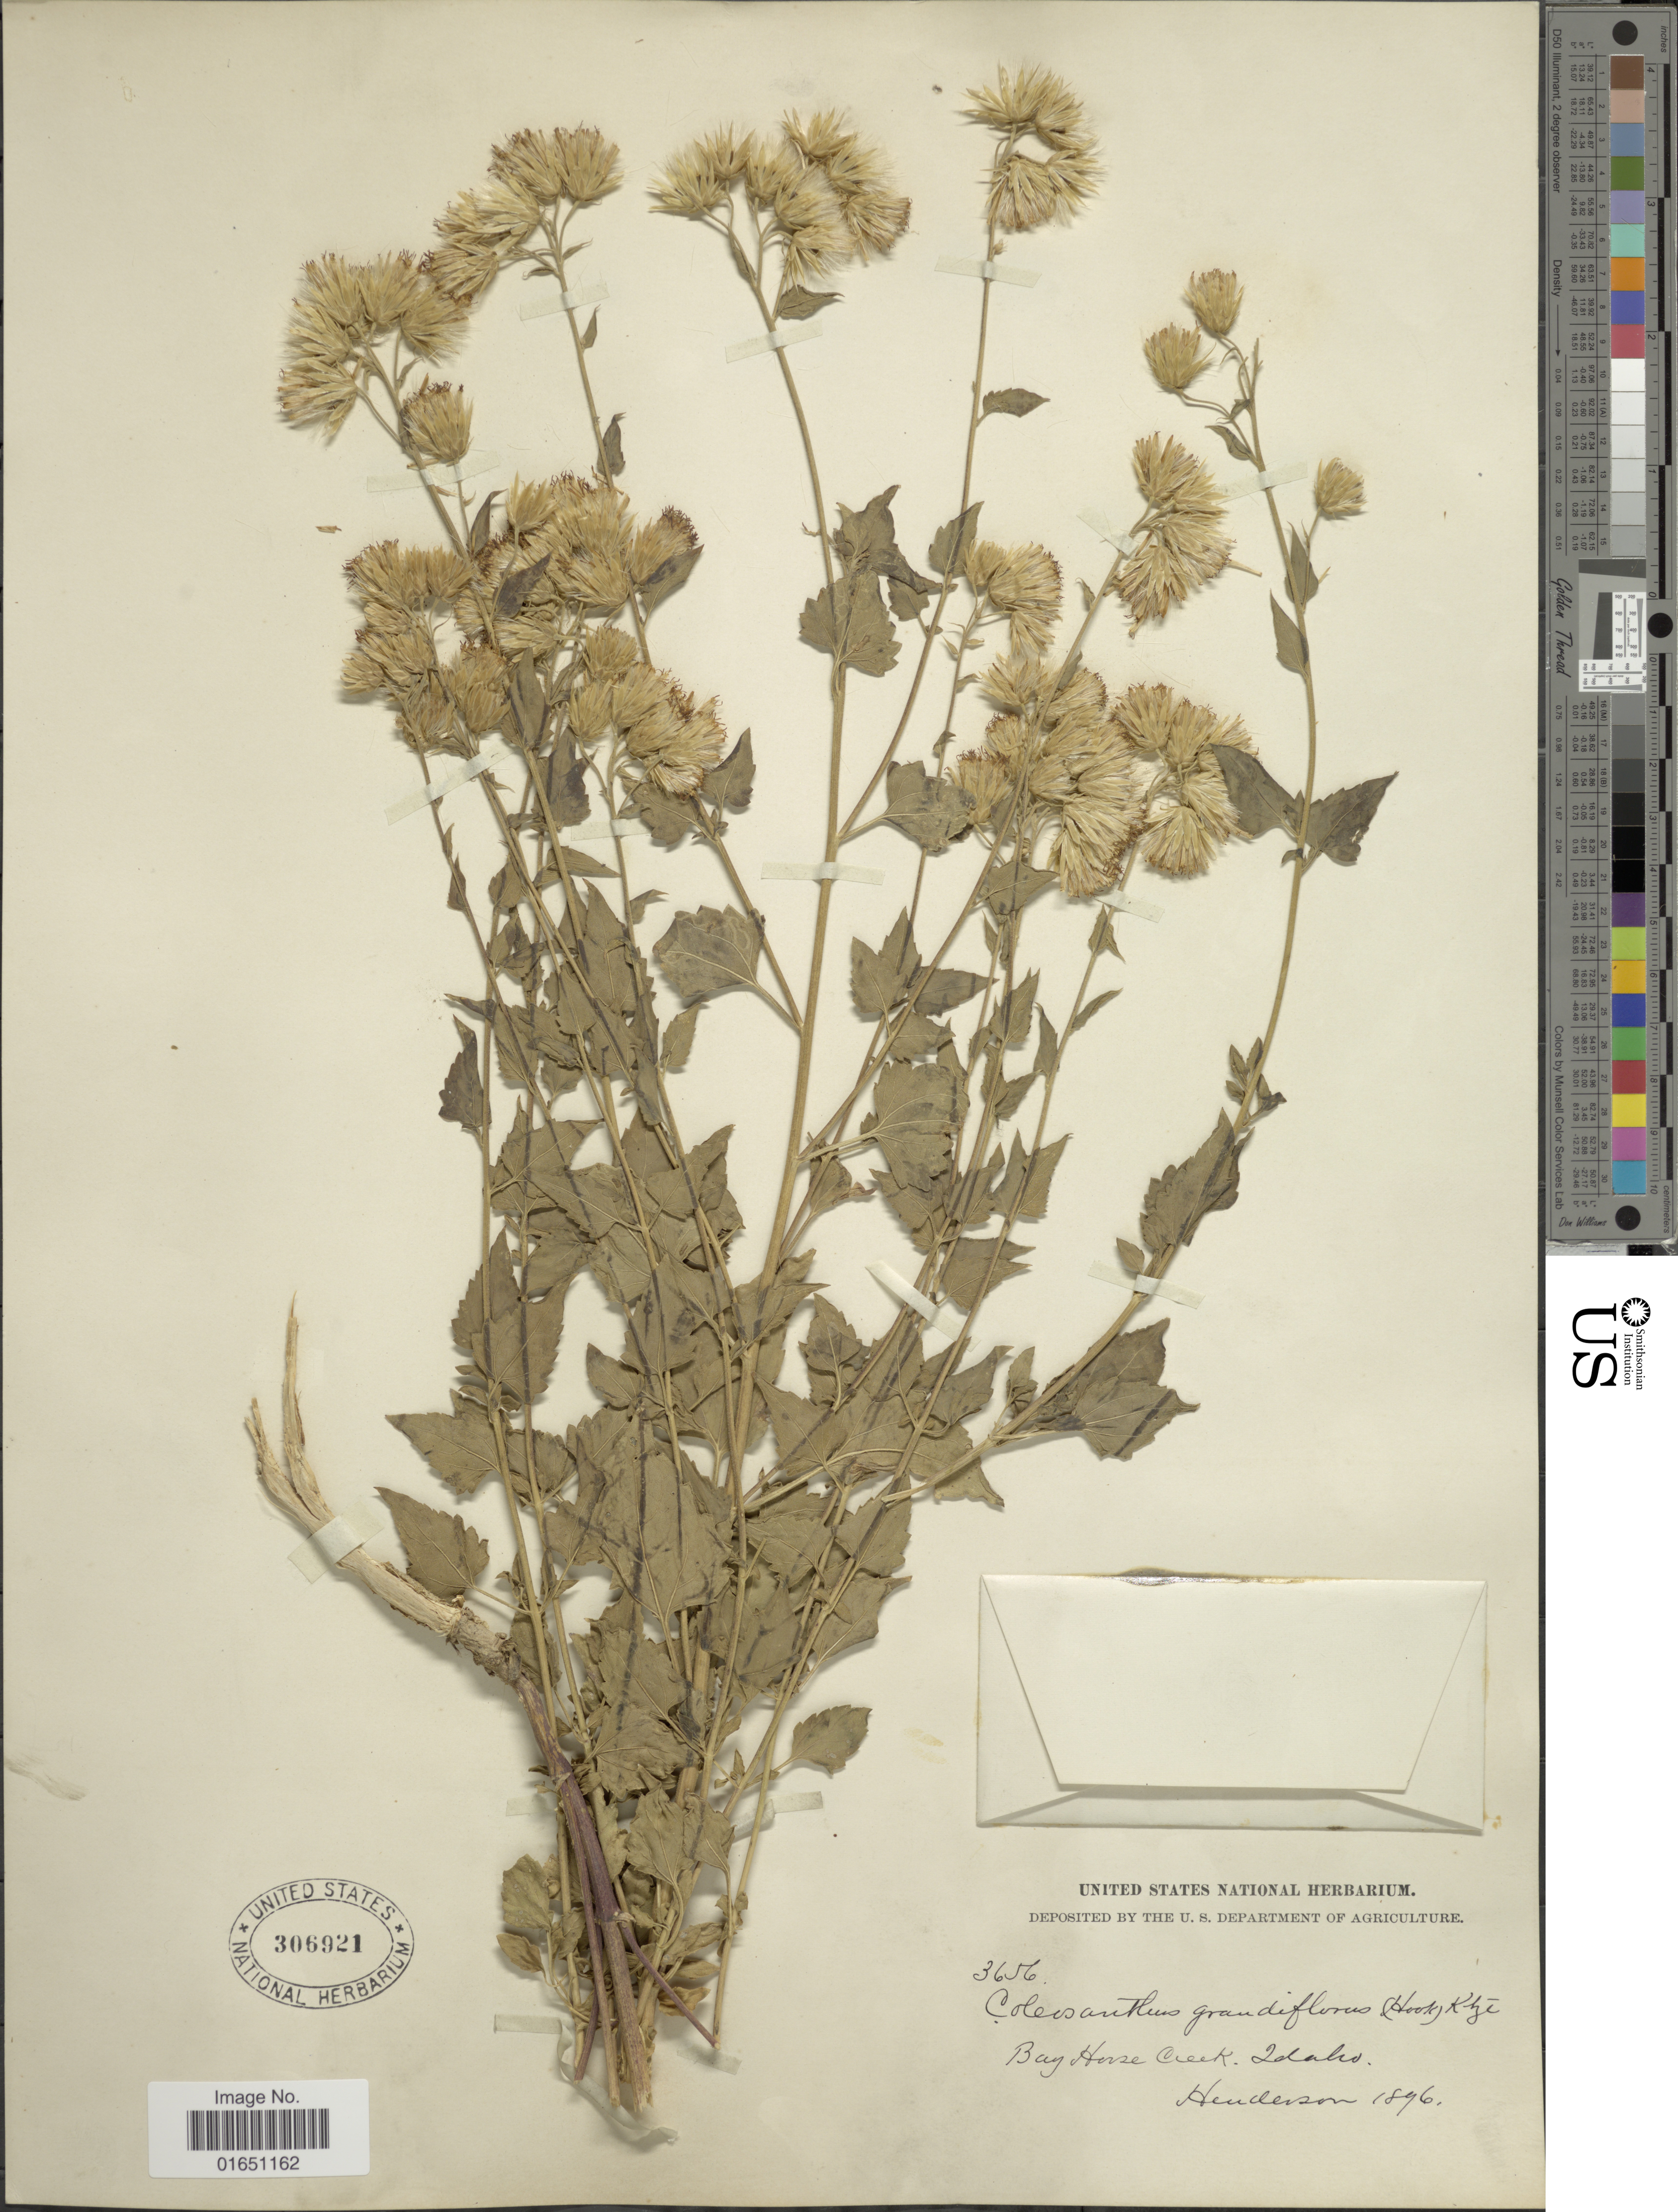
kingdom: Plantae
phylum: Tracheophyta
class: Magnoliopsida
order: Asterales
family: Asteraceae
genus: Brickellia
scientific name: Brickellia grandiflora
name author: (Hook.) Nutt.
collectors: -. Henderson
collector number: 3656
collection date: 1896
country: United States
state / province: Idaho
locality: Bay Horse Creek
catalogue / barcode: US 306921